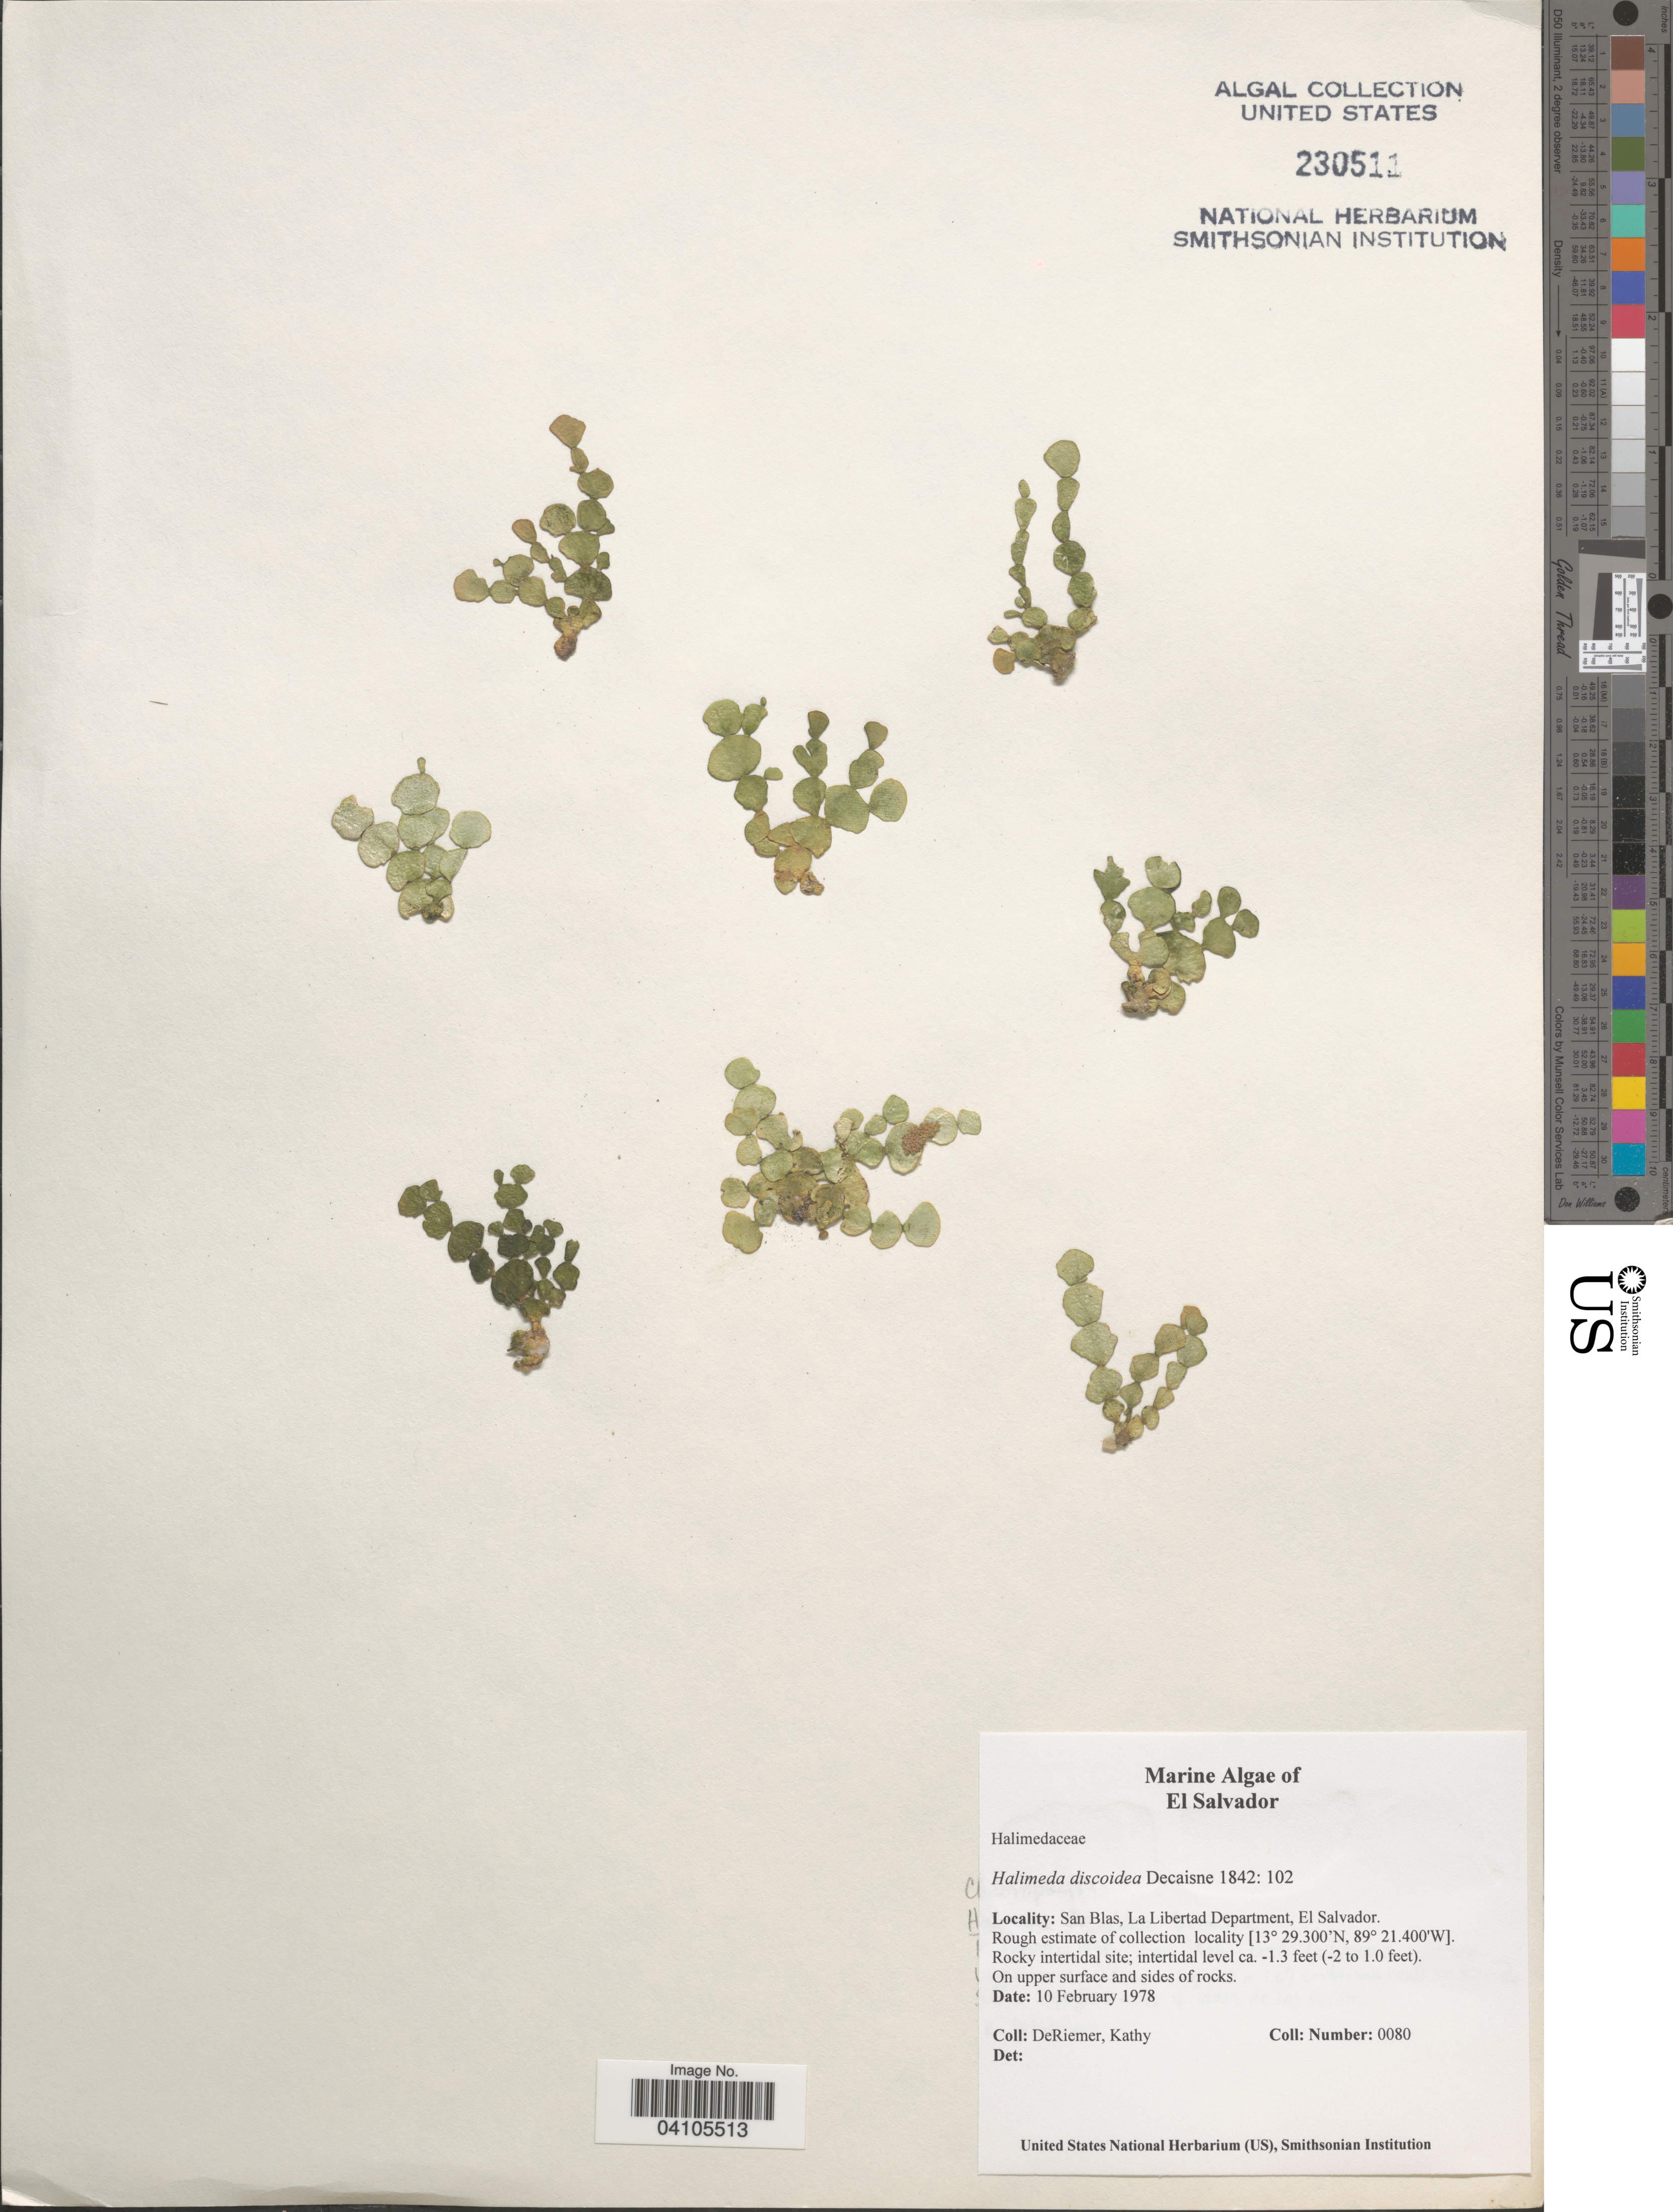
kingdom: Plantae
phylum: Chlorophyta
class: Ulvophyceae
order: Bryopsidales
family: Halimedaceae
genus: Halimeda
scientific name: Halimeda discoidea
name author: Decne.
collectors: K. DeRiemer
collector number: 0080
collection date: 1978-02-10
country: El Salvador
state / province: La Libertad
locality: San Blas, La Libertad Department.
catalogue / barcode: US 230511